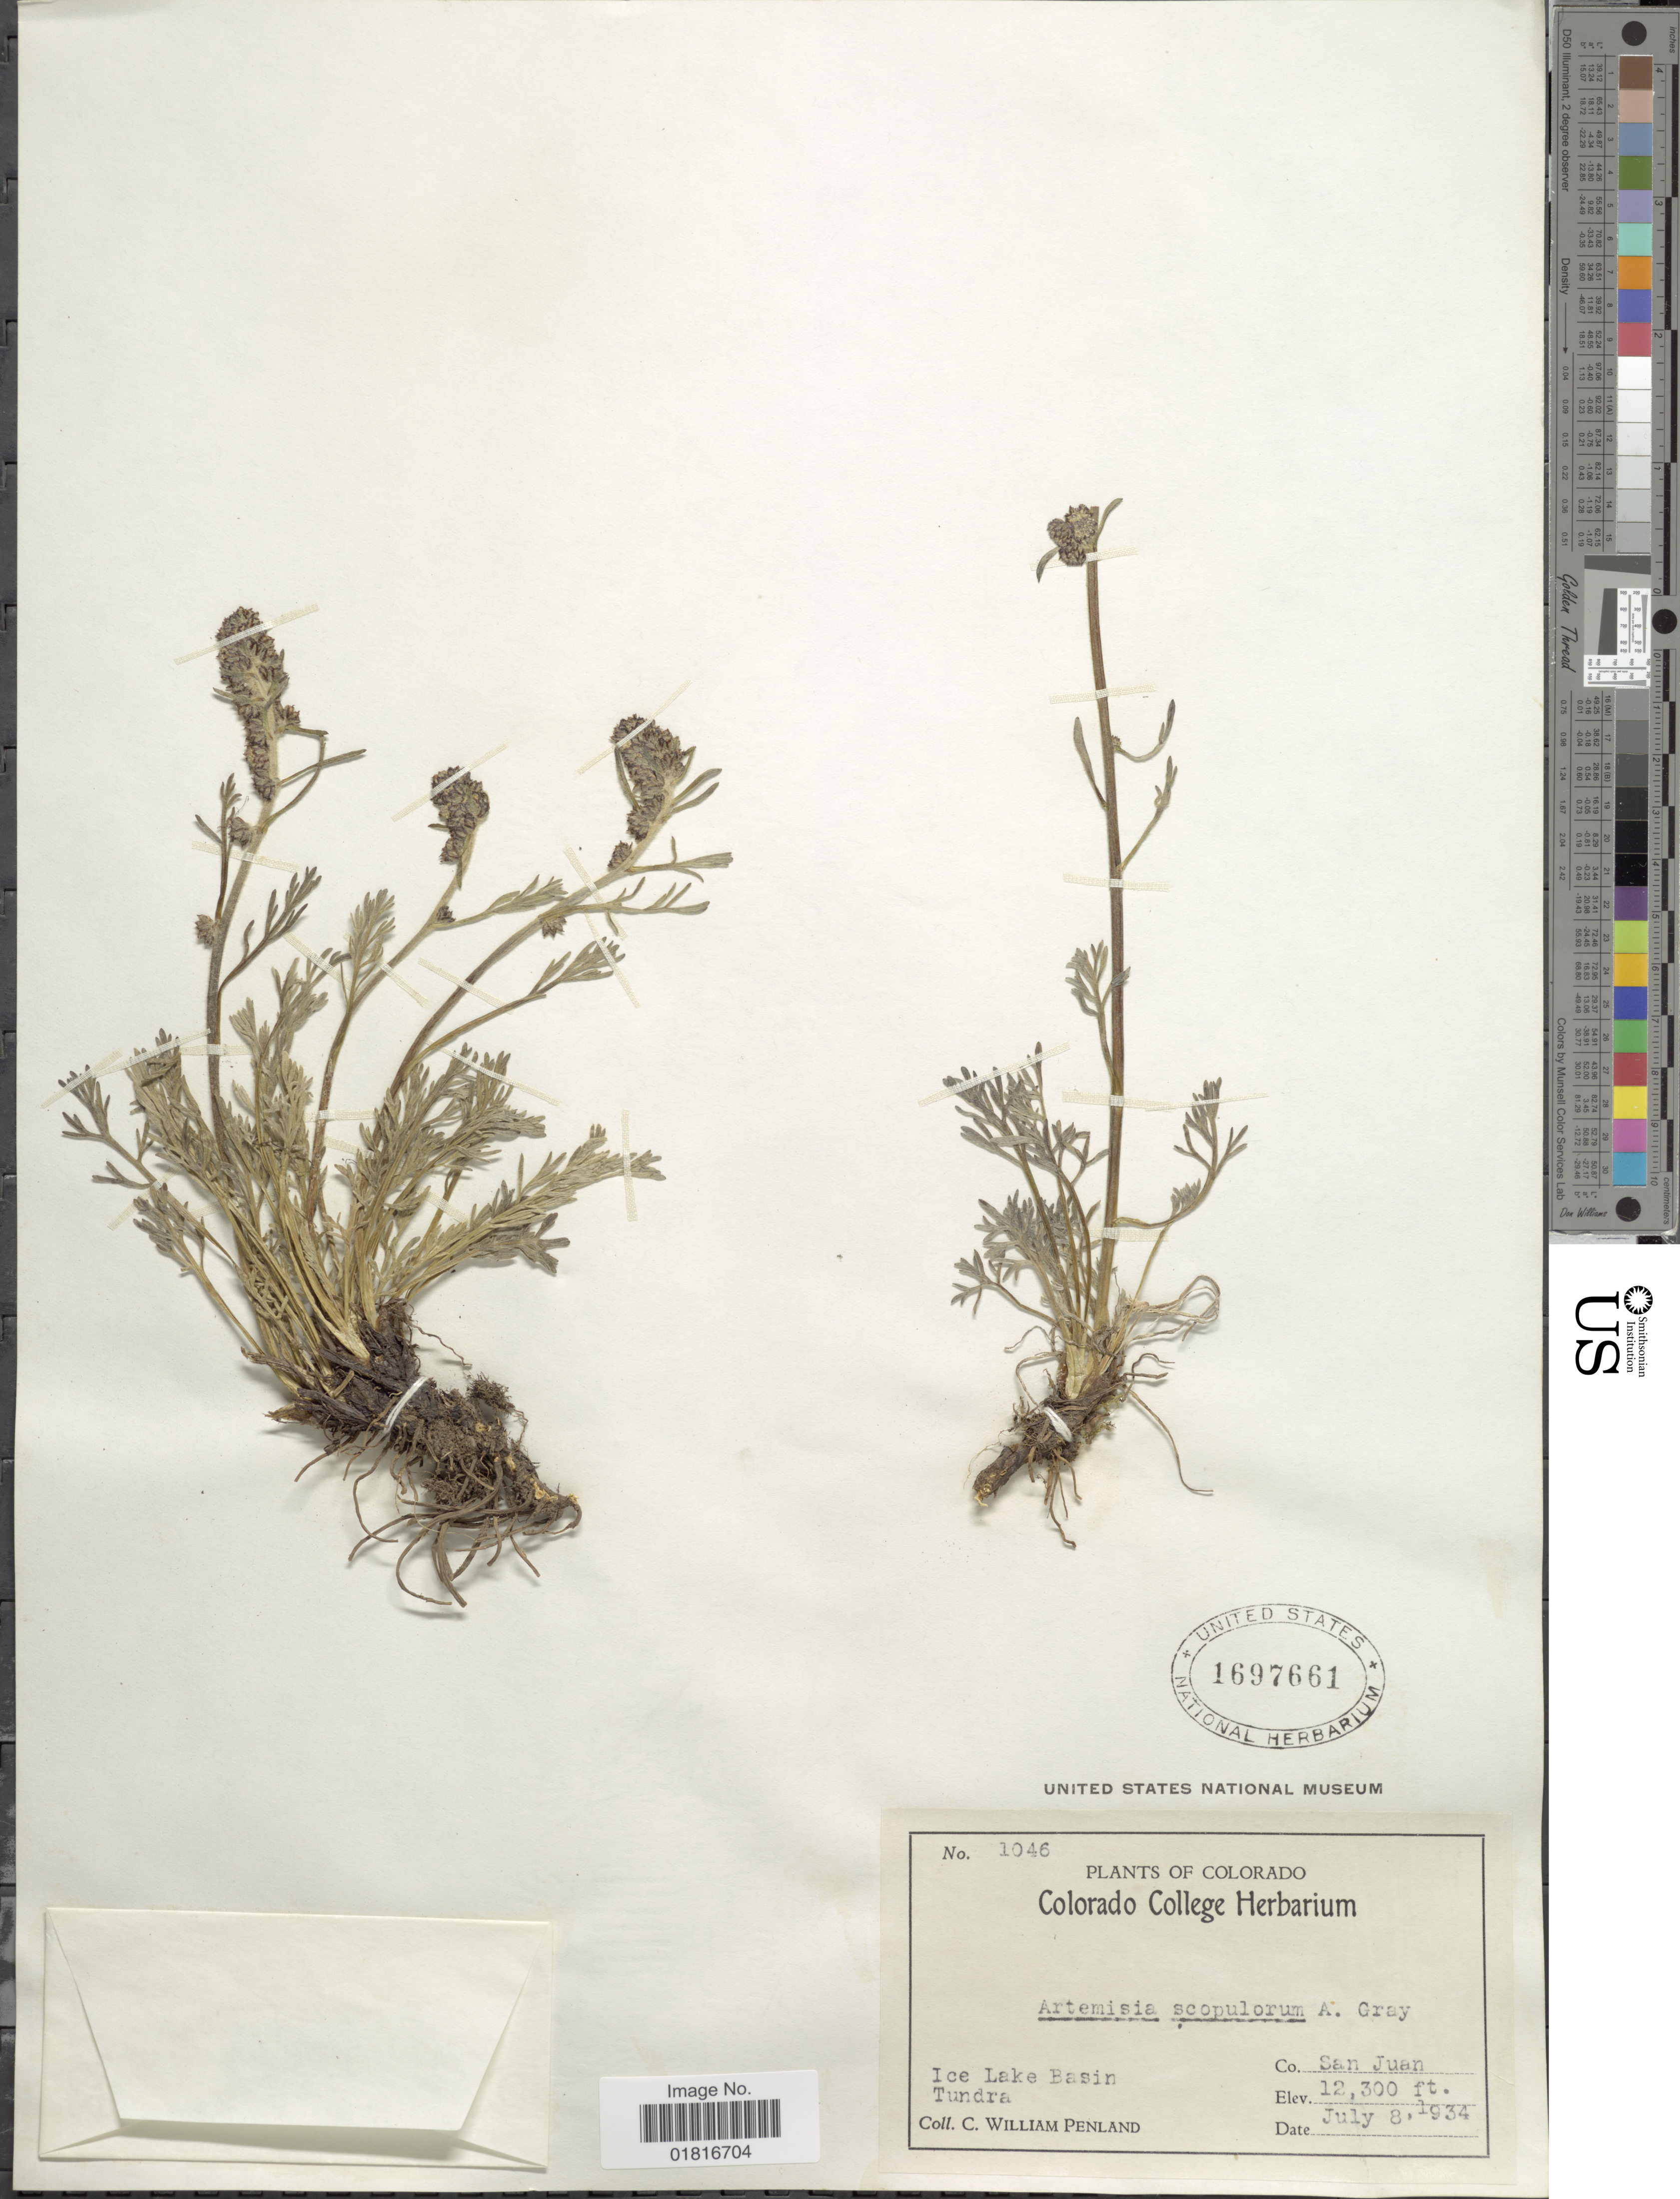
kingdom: Plantae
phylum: Tracheophyta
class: Magnoliopsida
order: Asterales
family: Asteraceae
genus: Artemisia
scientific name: Artemisia scopulorum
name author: A. Gray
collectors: C. W. Penland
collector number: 1046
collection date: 1934-07-08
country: United States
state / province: Colorado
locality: Ice Lake Basin, Tundra, Co San Juan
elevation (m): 3749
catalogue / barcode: US 1697661